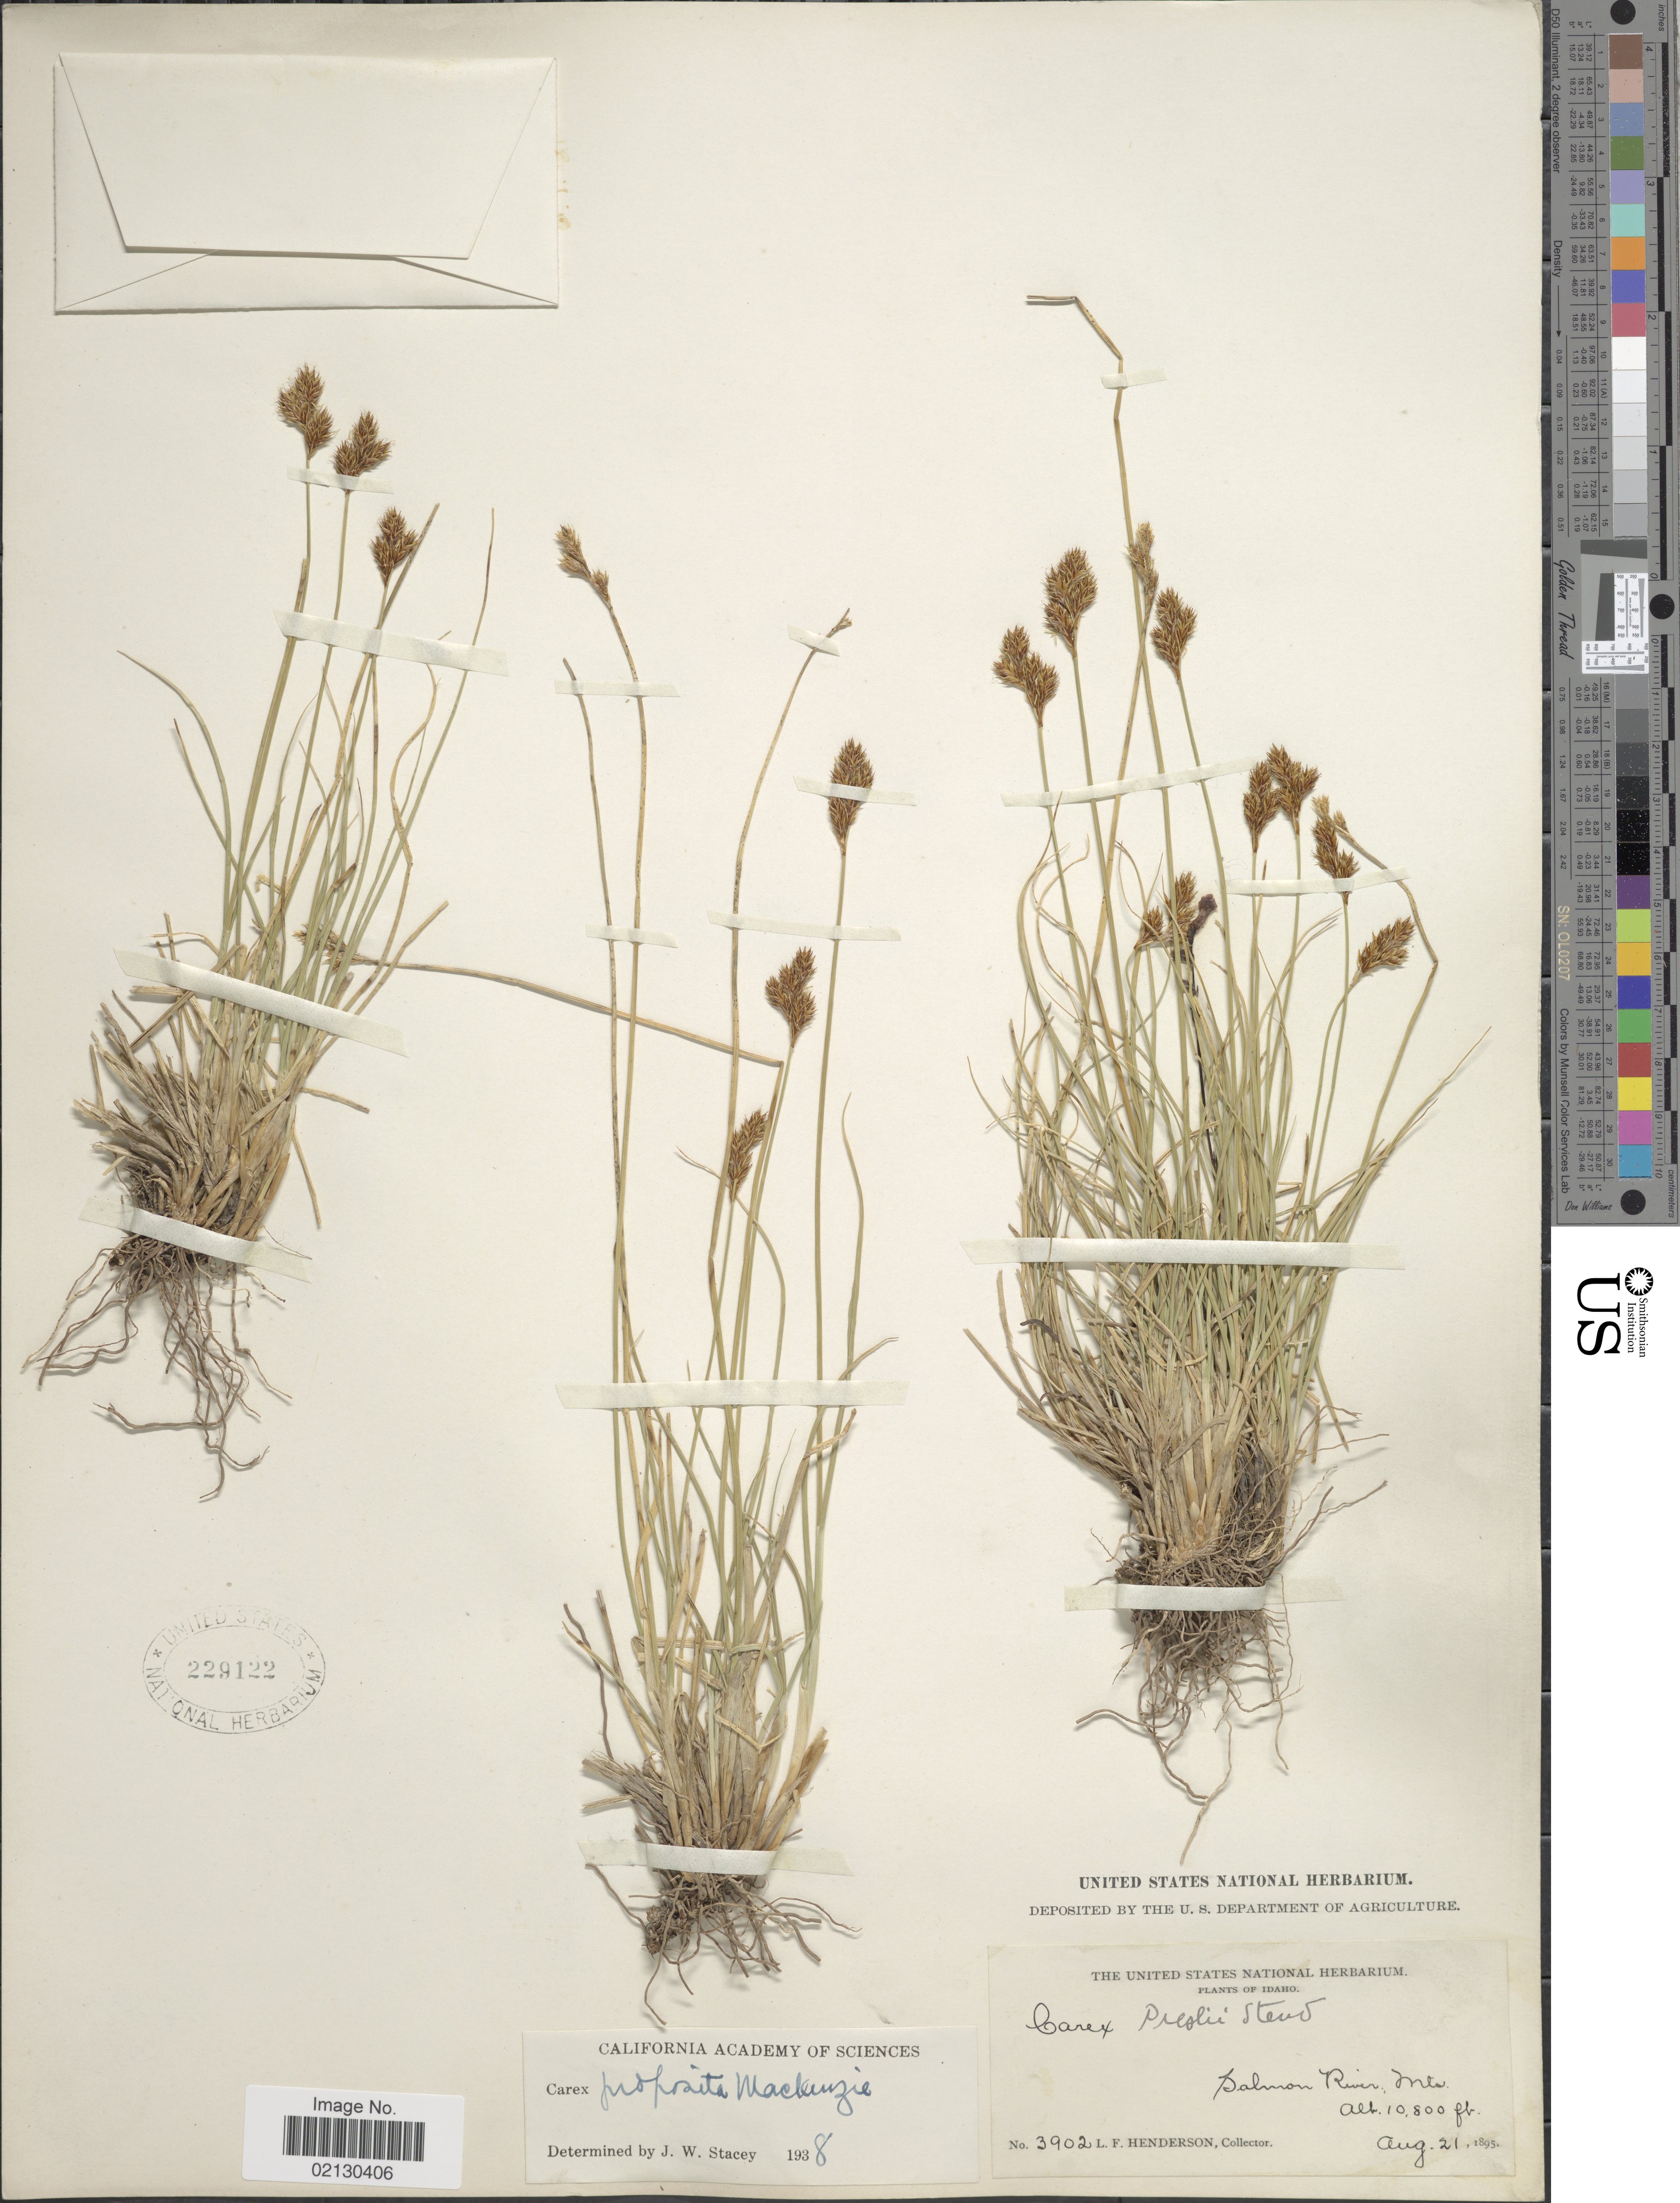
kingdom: Plantae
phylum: Tracheophyta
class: Liliopsida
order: Poales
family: Cyperaceae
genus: Carex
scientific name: Carex proposita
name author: Mack.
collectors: L. Henderson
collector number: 3902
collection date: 1895-08-21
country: United States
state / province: Idaho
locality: Salmon River Mts.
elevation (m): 3292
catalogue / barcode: US 229122